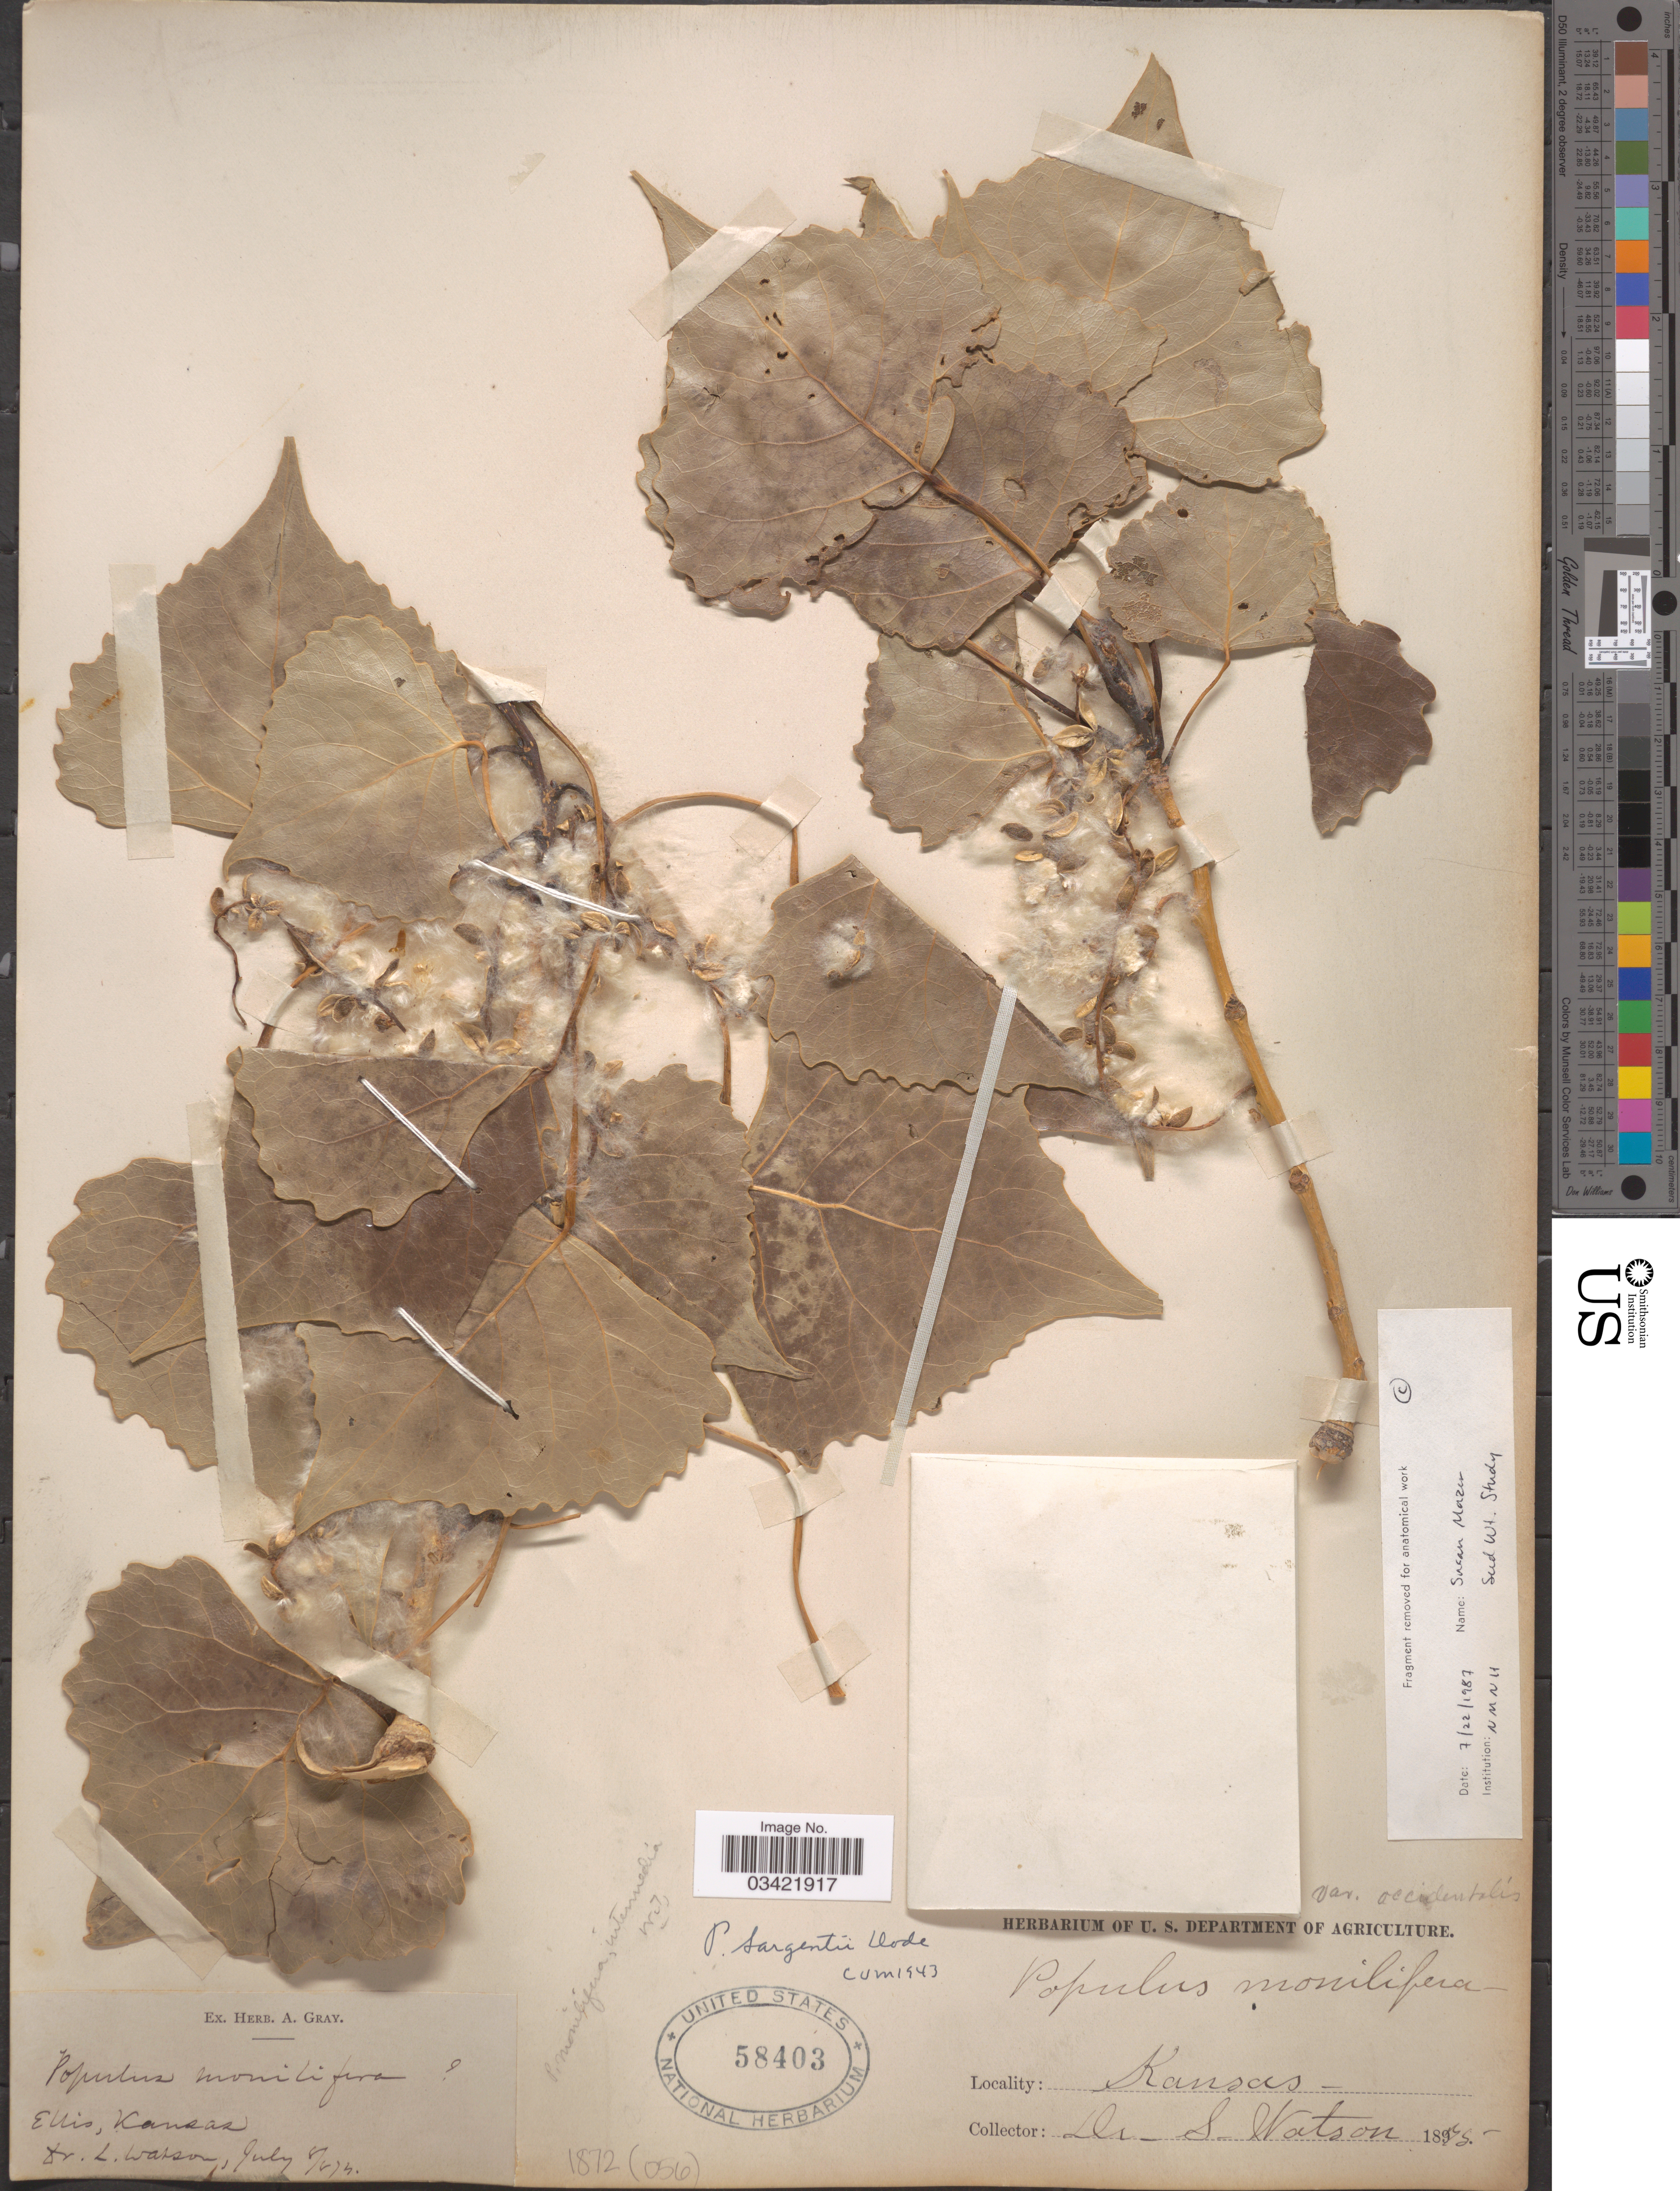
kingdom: Plantae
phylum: Tracheophyta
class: Magnoliopsida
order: Malpighiales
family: Salicaceae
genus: Populus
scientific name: Populus deltoides subsp. monilifera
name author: (Aiton) Eckenw.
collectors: L. Watson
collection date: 1874-07-08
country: United States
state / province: Kansas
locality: Ellis.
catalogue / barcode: US 58403